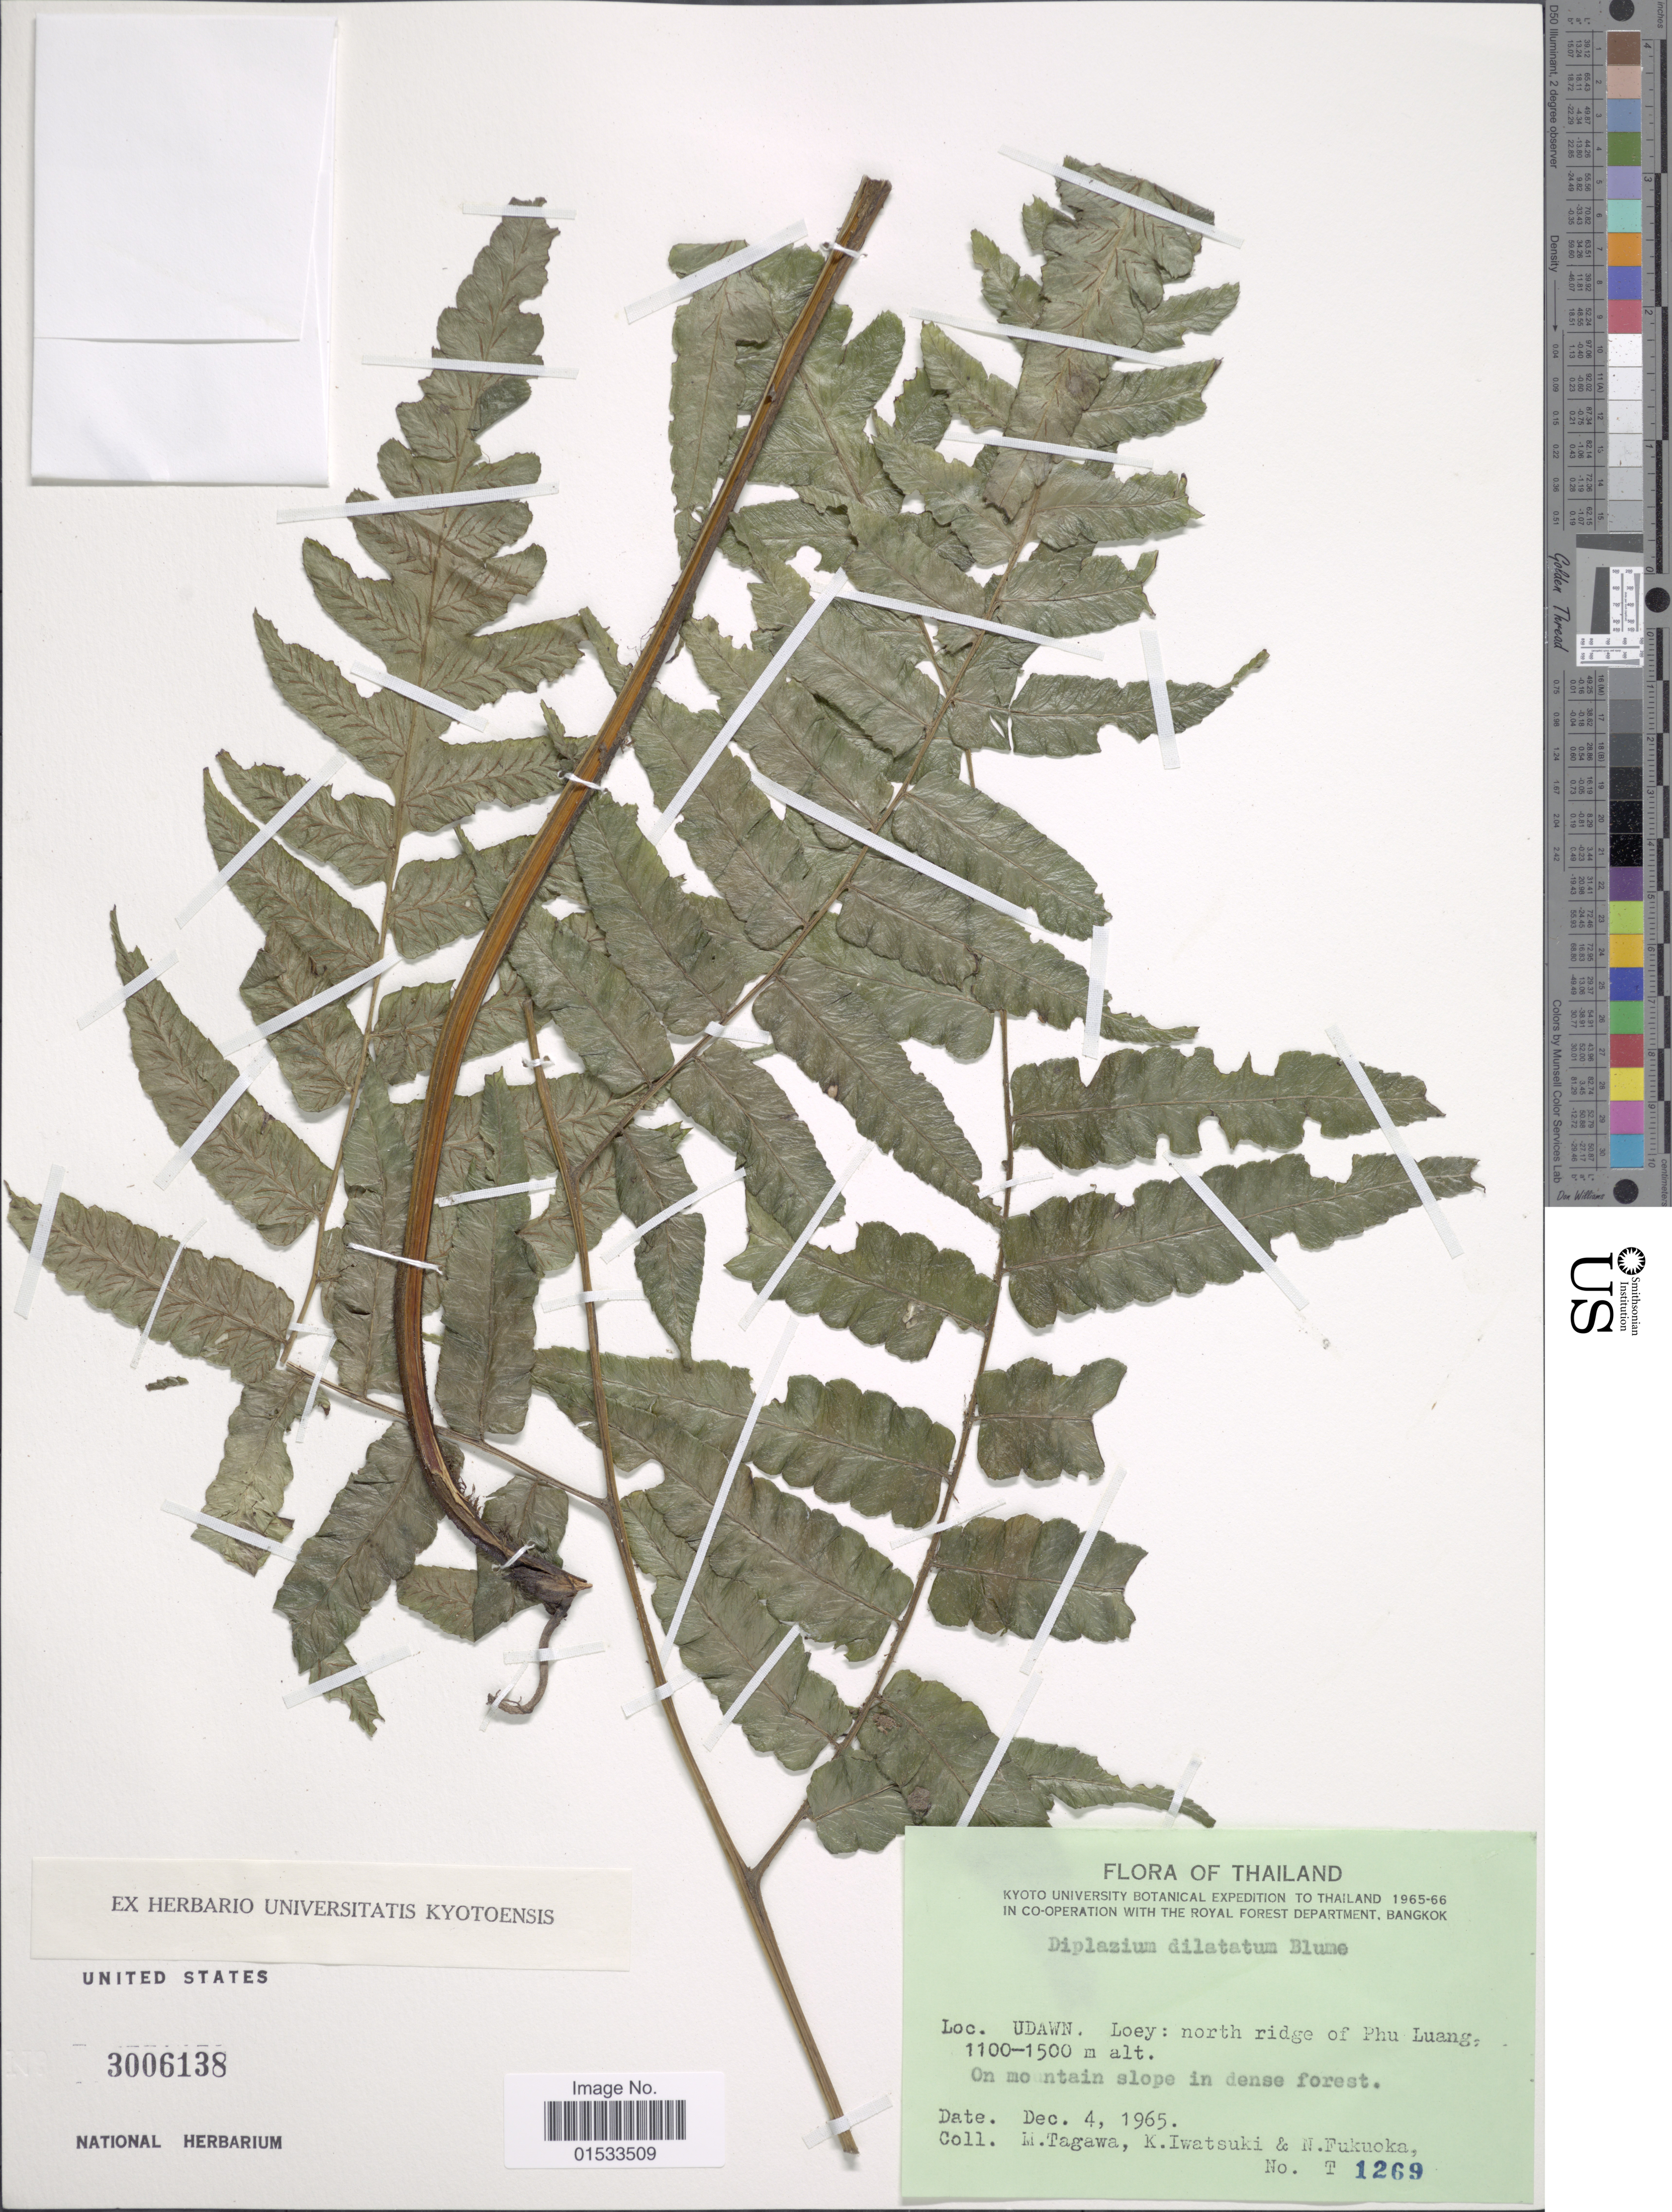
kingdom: Plantae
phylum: Tracheophyta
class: Polypodiopsida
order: Polypodiales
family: Athyriaceae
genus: Diplazium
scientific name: Diplazium dilatatum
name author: Blume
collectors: M. Tagawa, K. Iwatsuki & N. Fukuoka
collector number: T1269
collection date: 1965-12-04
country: Thailand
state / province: Loei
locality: Udawn, Loey: north ridge of Phu Luang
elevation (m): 1100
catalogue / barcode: US 3006138